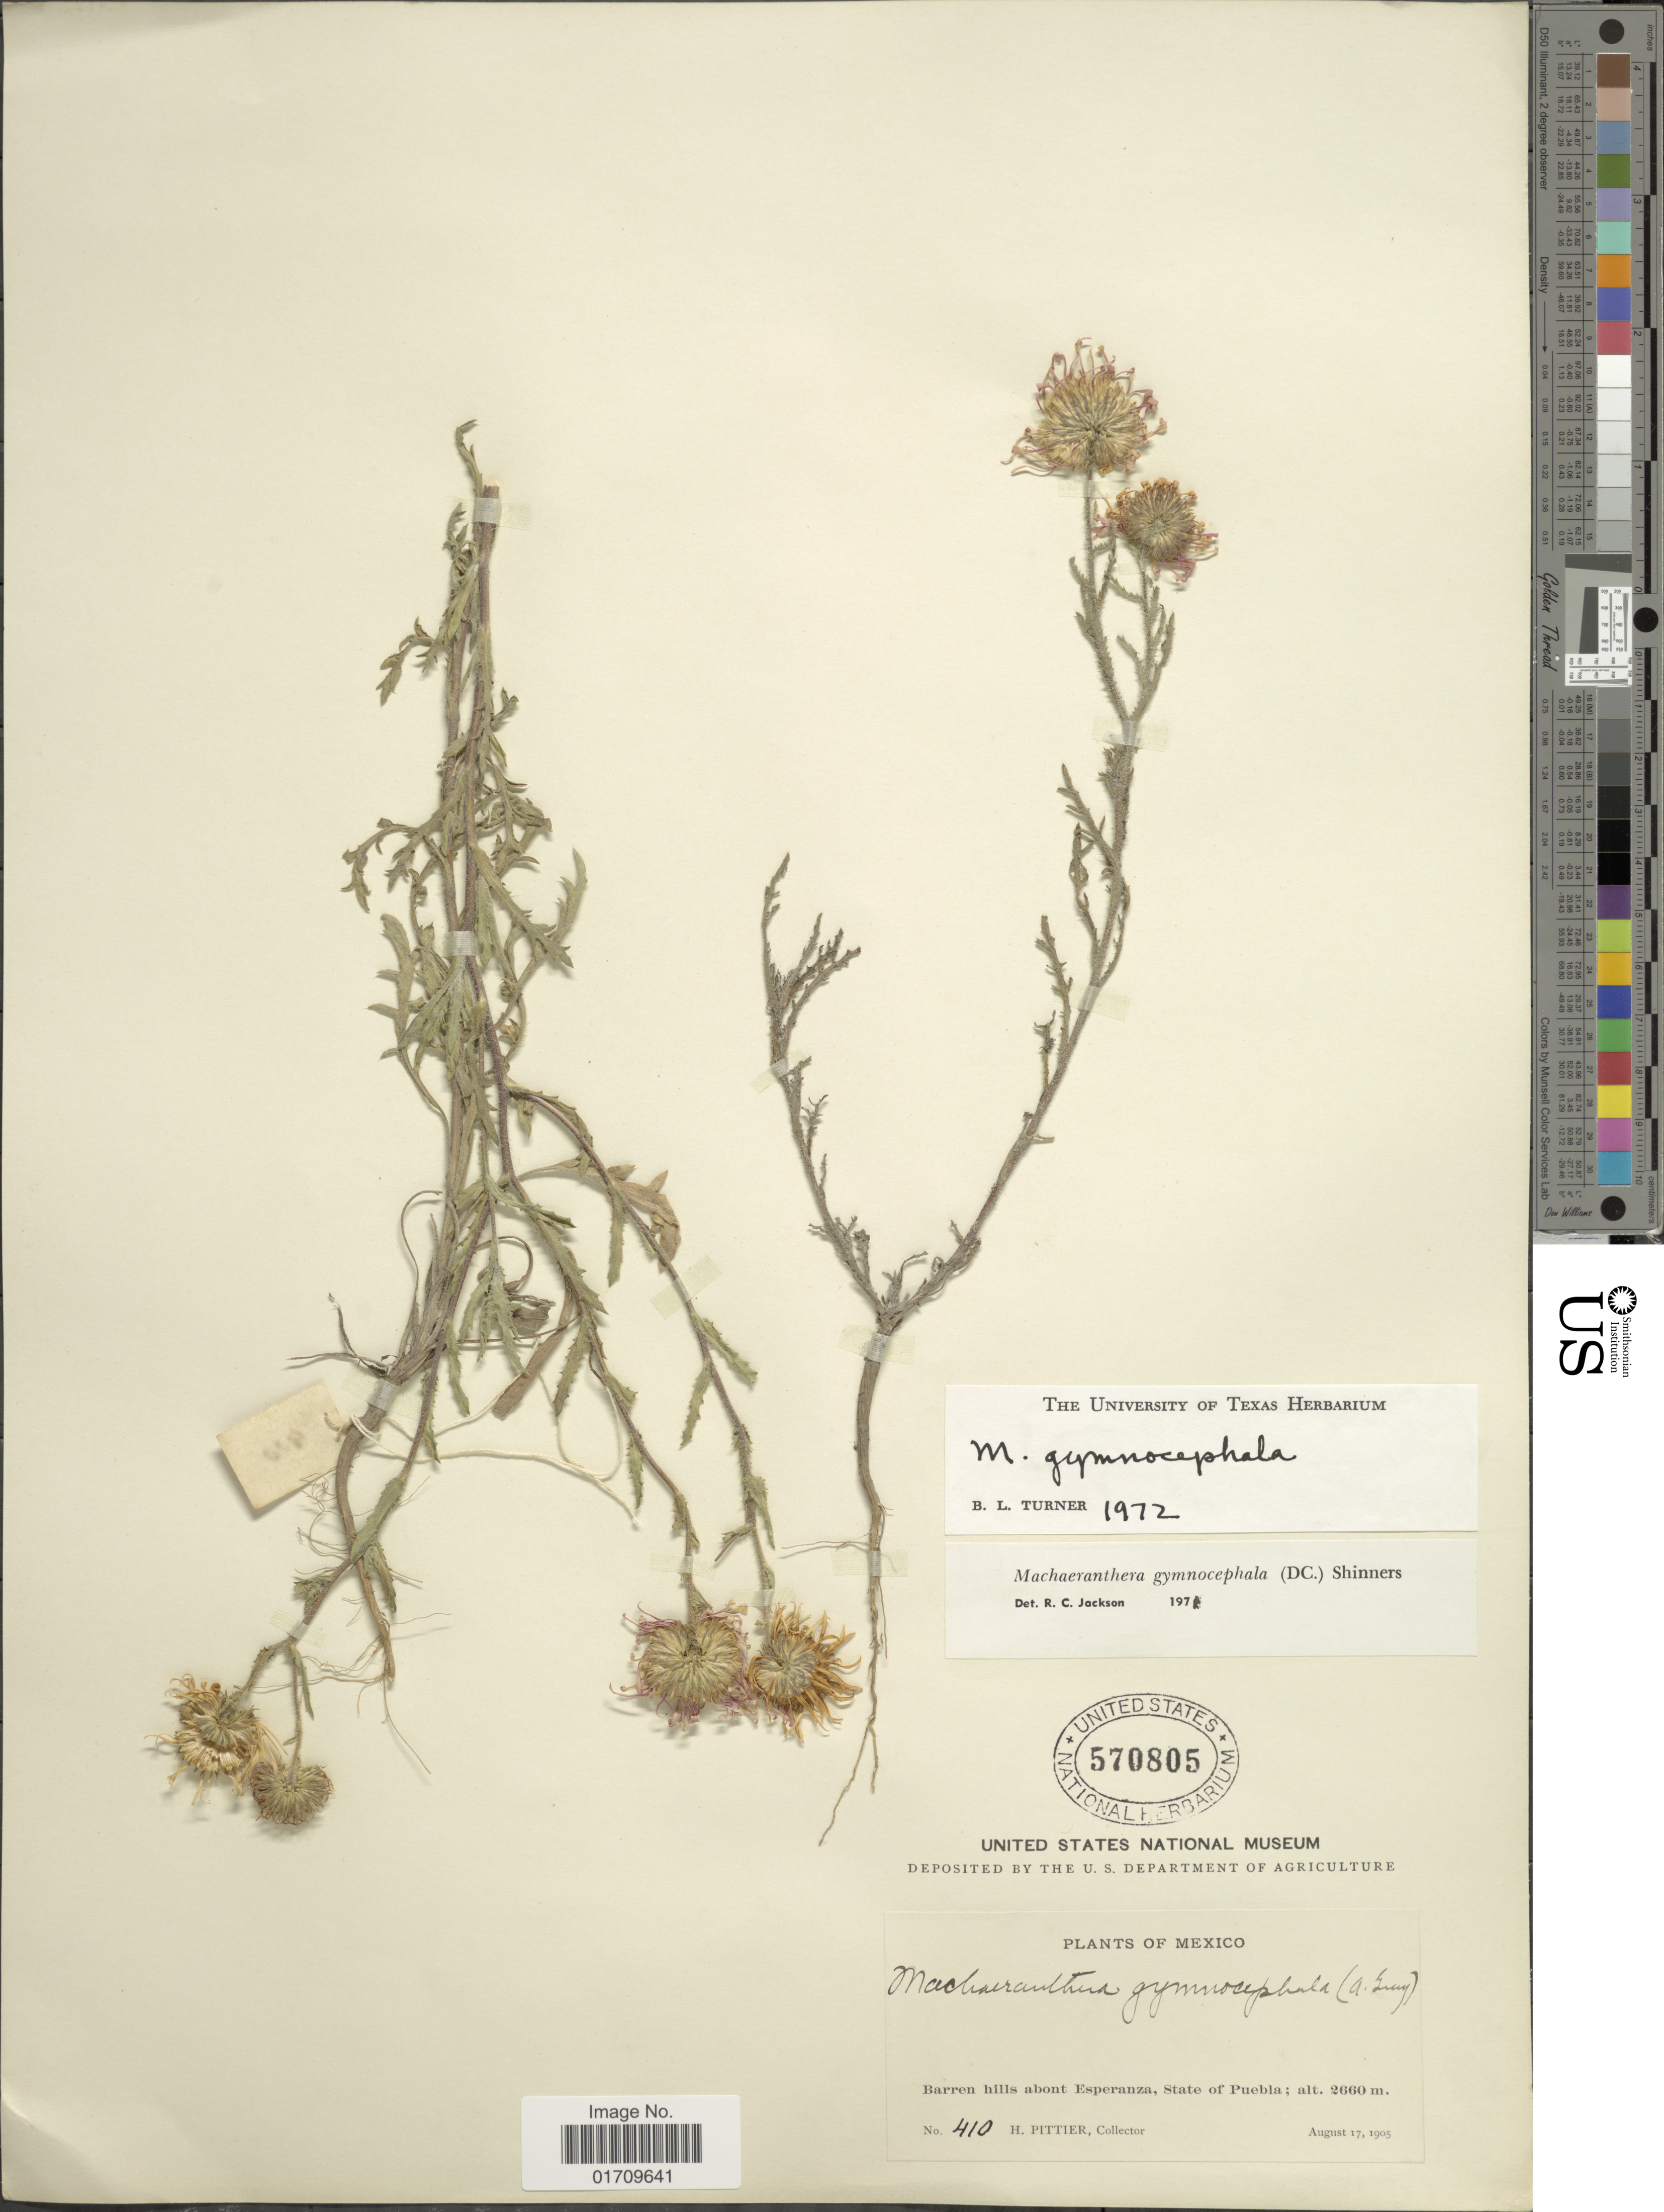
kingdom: Plantae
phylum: Tracheophyta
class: Magnoliopsida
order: Asterales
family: Asteraceae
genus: Machaeranthera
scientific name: Machaeranthera gymnocephala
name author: (DC.) Shinners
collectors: H. F. Pittier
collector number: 410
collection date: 1905-08-17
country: Mexico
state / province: Puebla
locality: Barren hills abont Esperanza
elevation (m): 2660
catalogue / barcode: US 570805